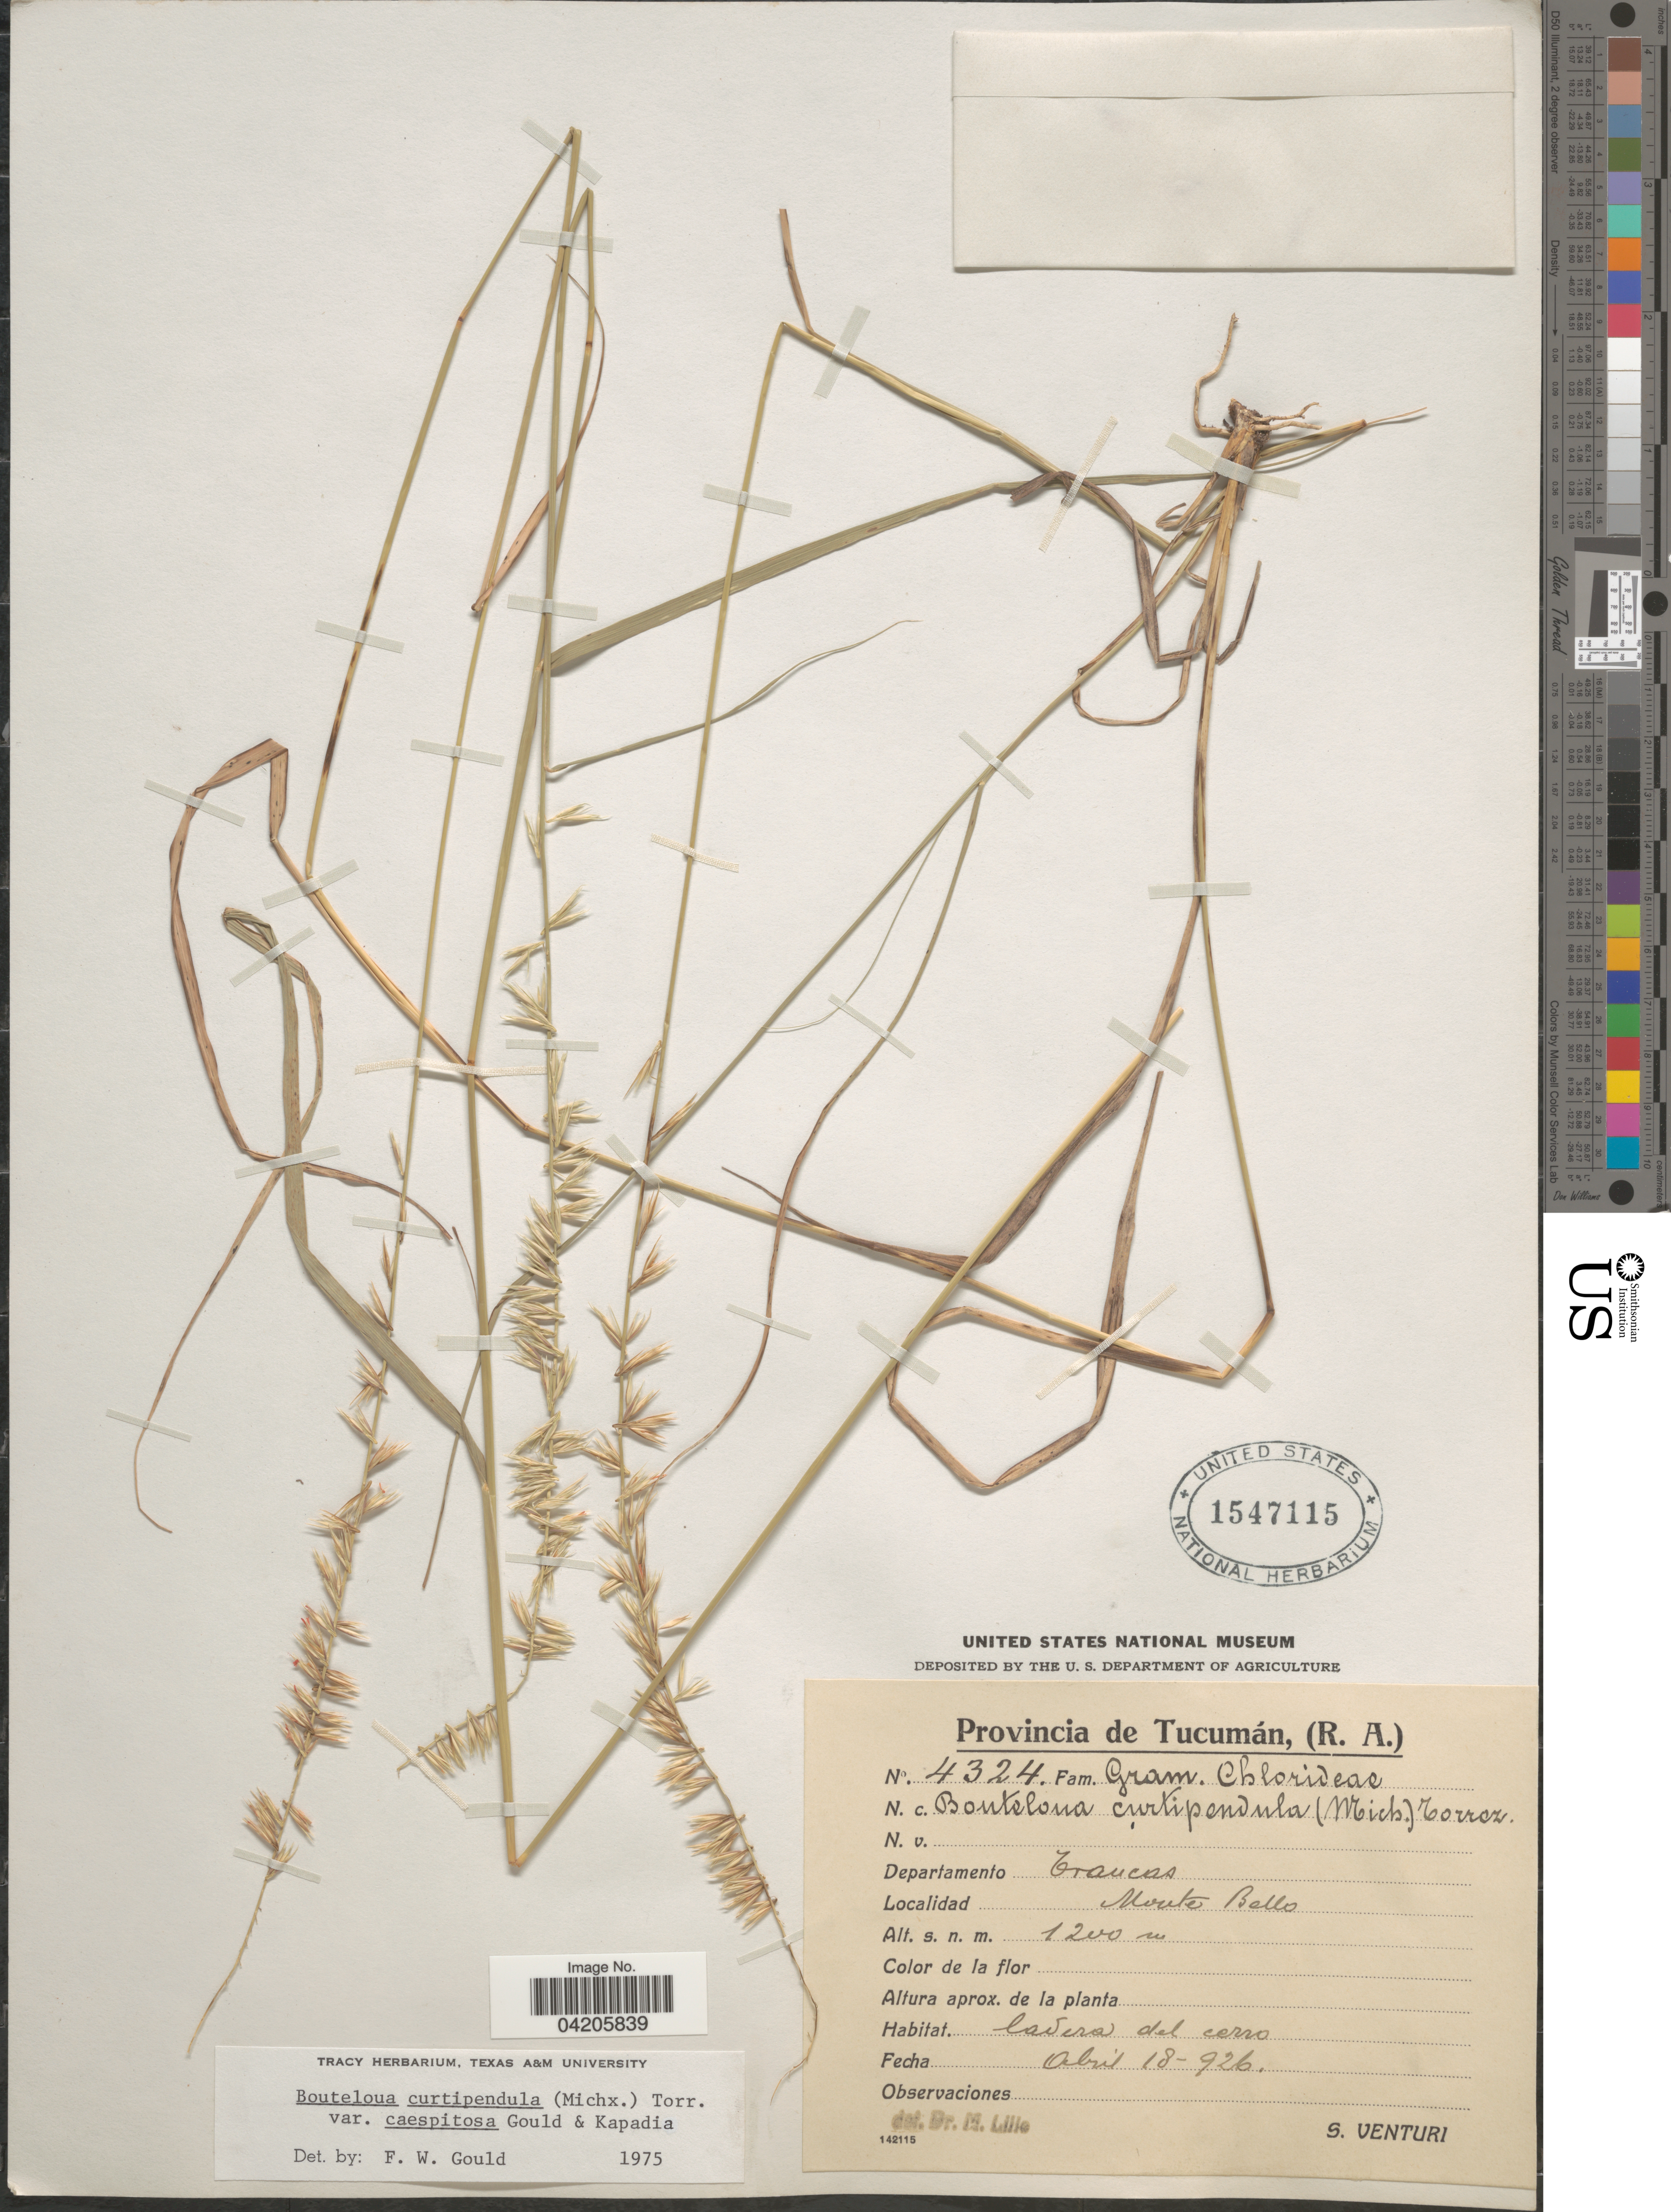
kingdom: Plantae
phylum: Tracheophyta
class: Liliopsida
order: Poales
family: Poaceae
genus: Bouteloua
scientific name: Bouteloua curtipendula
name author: (Michx.) Torr.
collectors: S. Venturi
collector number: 4324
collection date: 1926-04-18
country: Argentina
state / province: Tucuman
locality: Departamento Trancas. Monte Bello.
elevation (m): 1200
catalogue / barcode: US 1547115